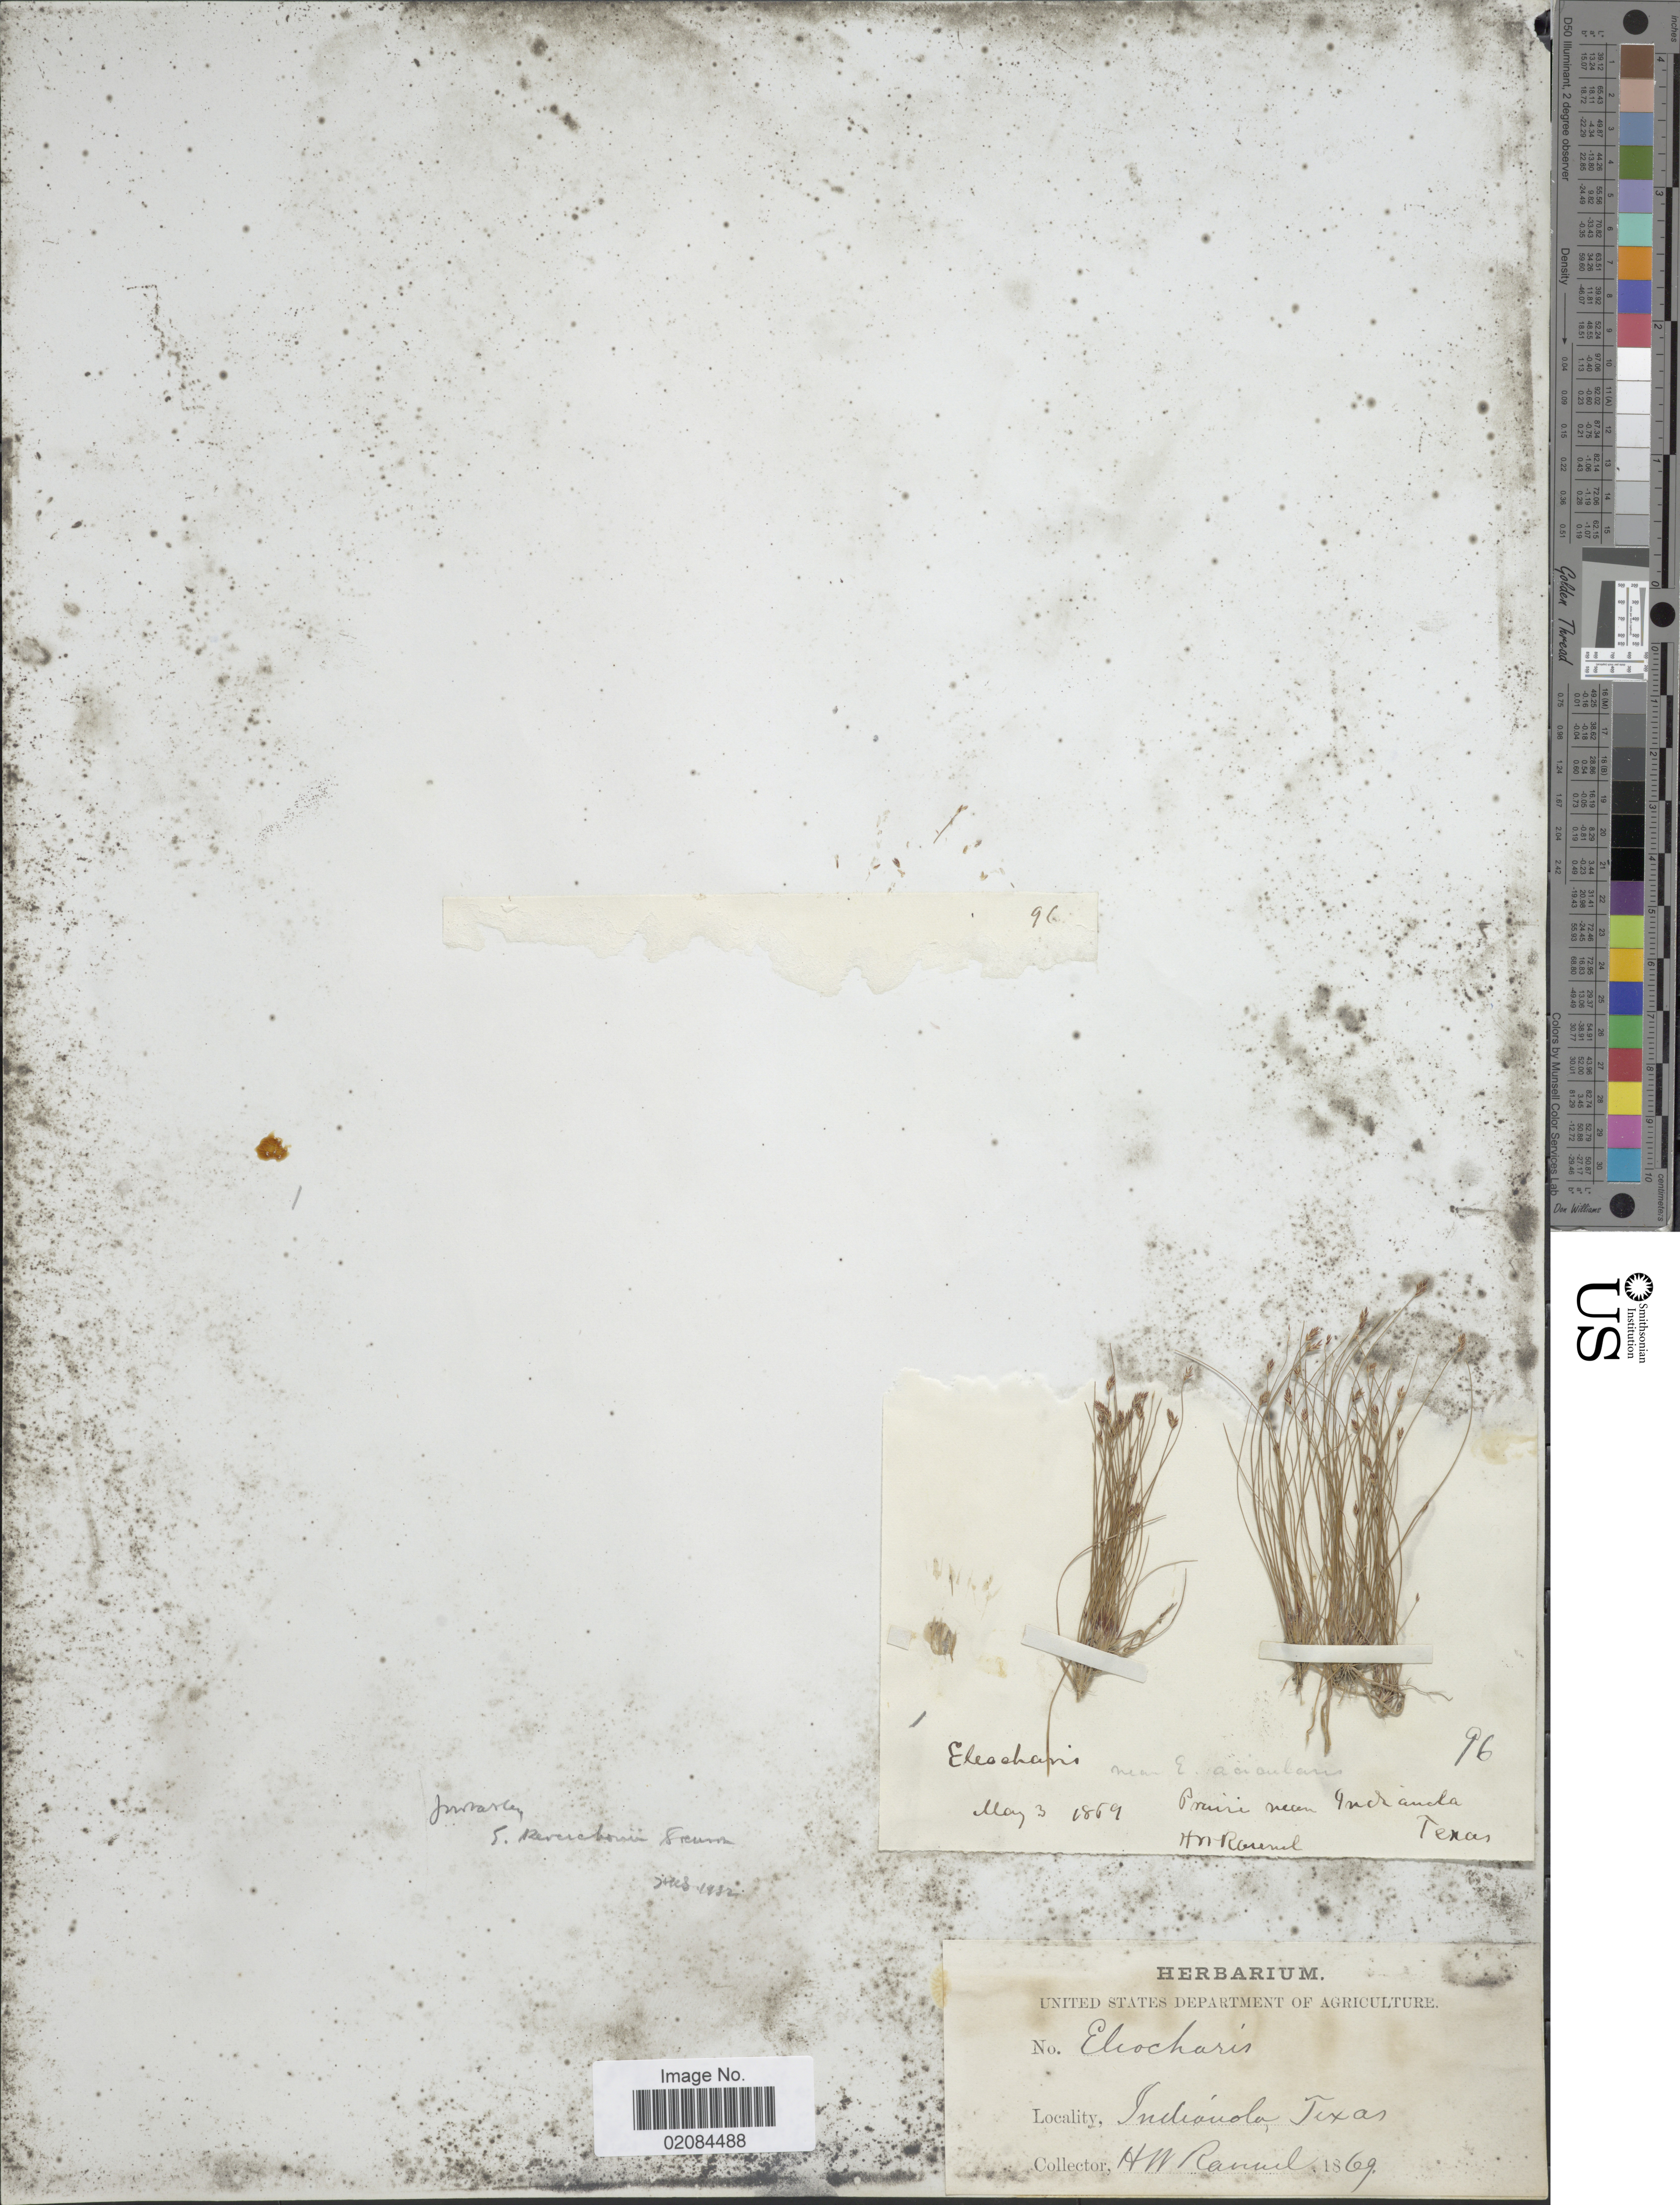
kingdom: Plantae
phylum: Tracheophyta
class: Liliopsida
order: Poales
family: Cyperaceae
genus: Eleocharis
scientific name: Eleocharis reverchonii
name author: Svenson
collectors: H. Ravenel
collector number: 96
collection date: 1869-05-03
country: United States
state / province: Texas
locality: Near Indianola